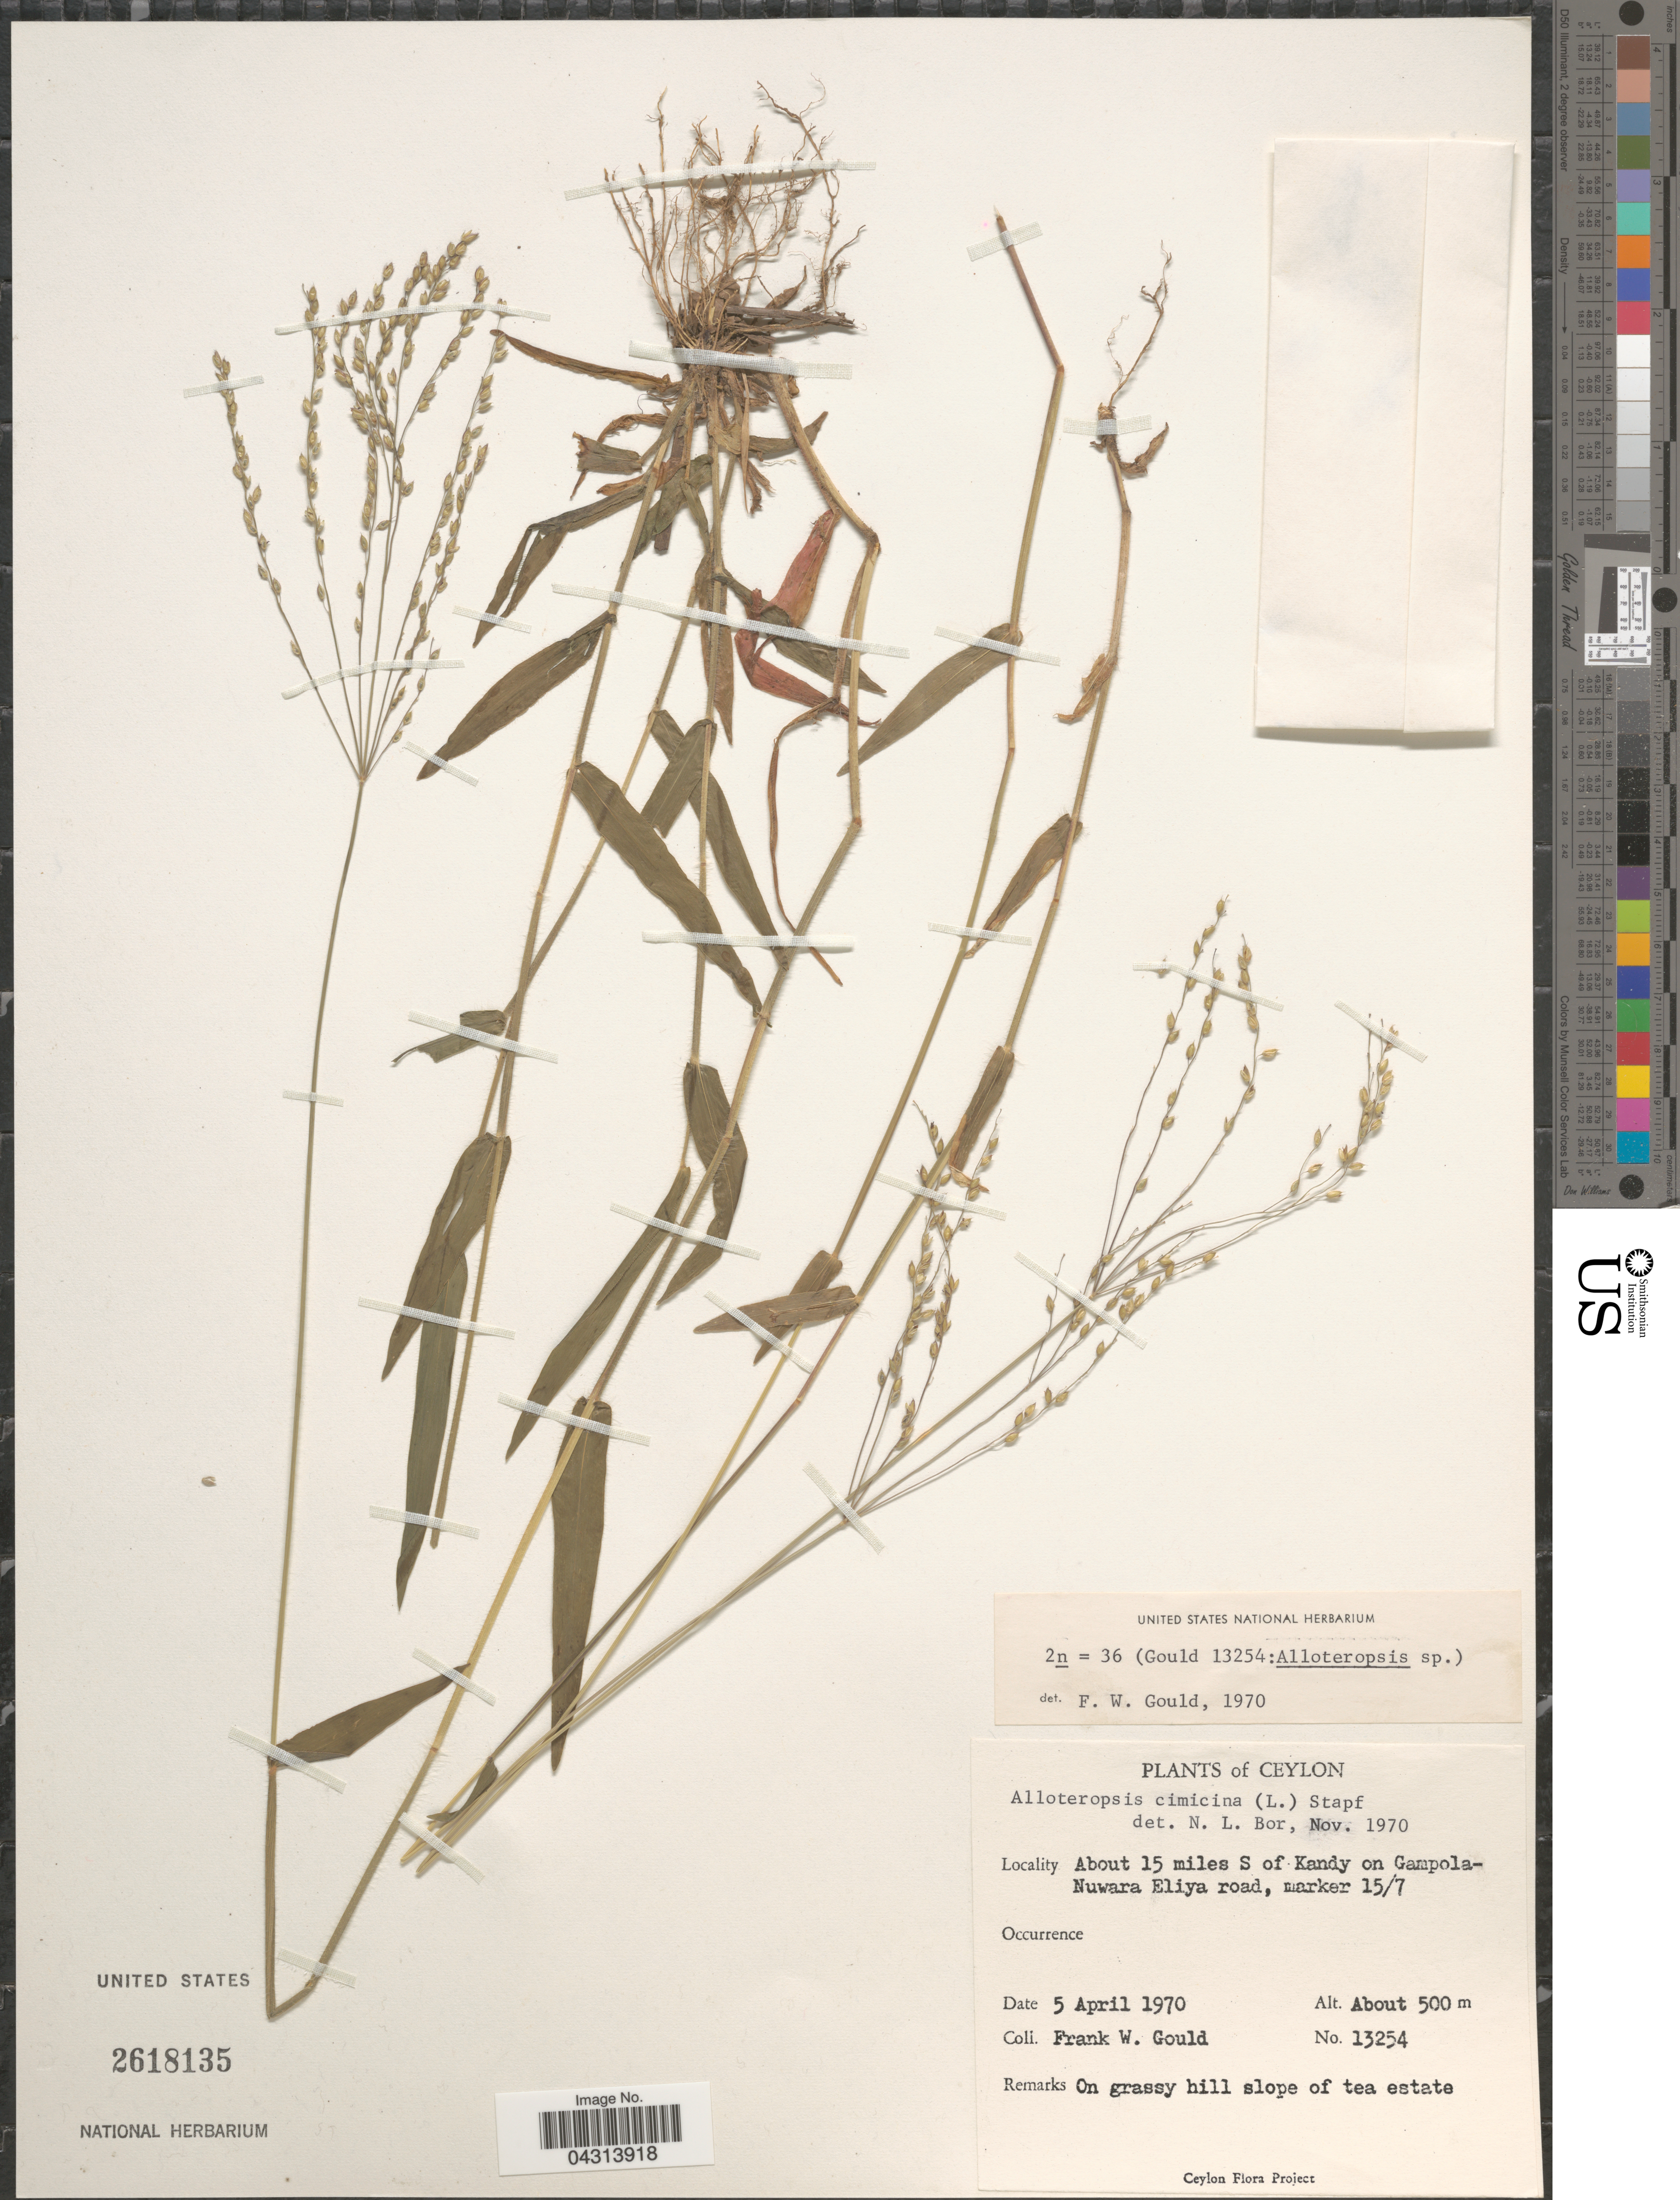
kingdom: Plantae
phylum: Tracheophyta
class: Liliopsida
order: Poales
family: Poaceae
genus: Alloteropsis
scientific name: Alloteropsis cimicina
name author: (L.) Stapf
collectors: F. W. Gould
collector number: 13254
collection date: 1970-04-05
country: Sri Lanka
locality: Ceylon. About 15 miles S of Kandy on Gampola Nuwara Eliya road, marker 15/7. On grassy hill slope of tea estate.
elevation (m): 500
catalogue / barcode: US 2618135